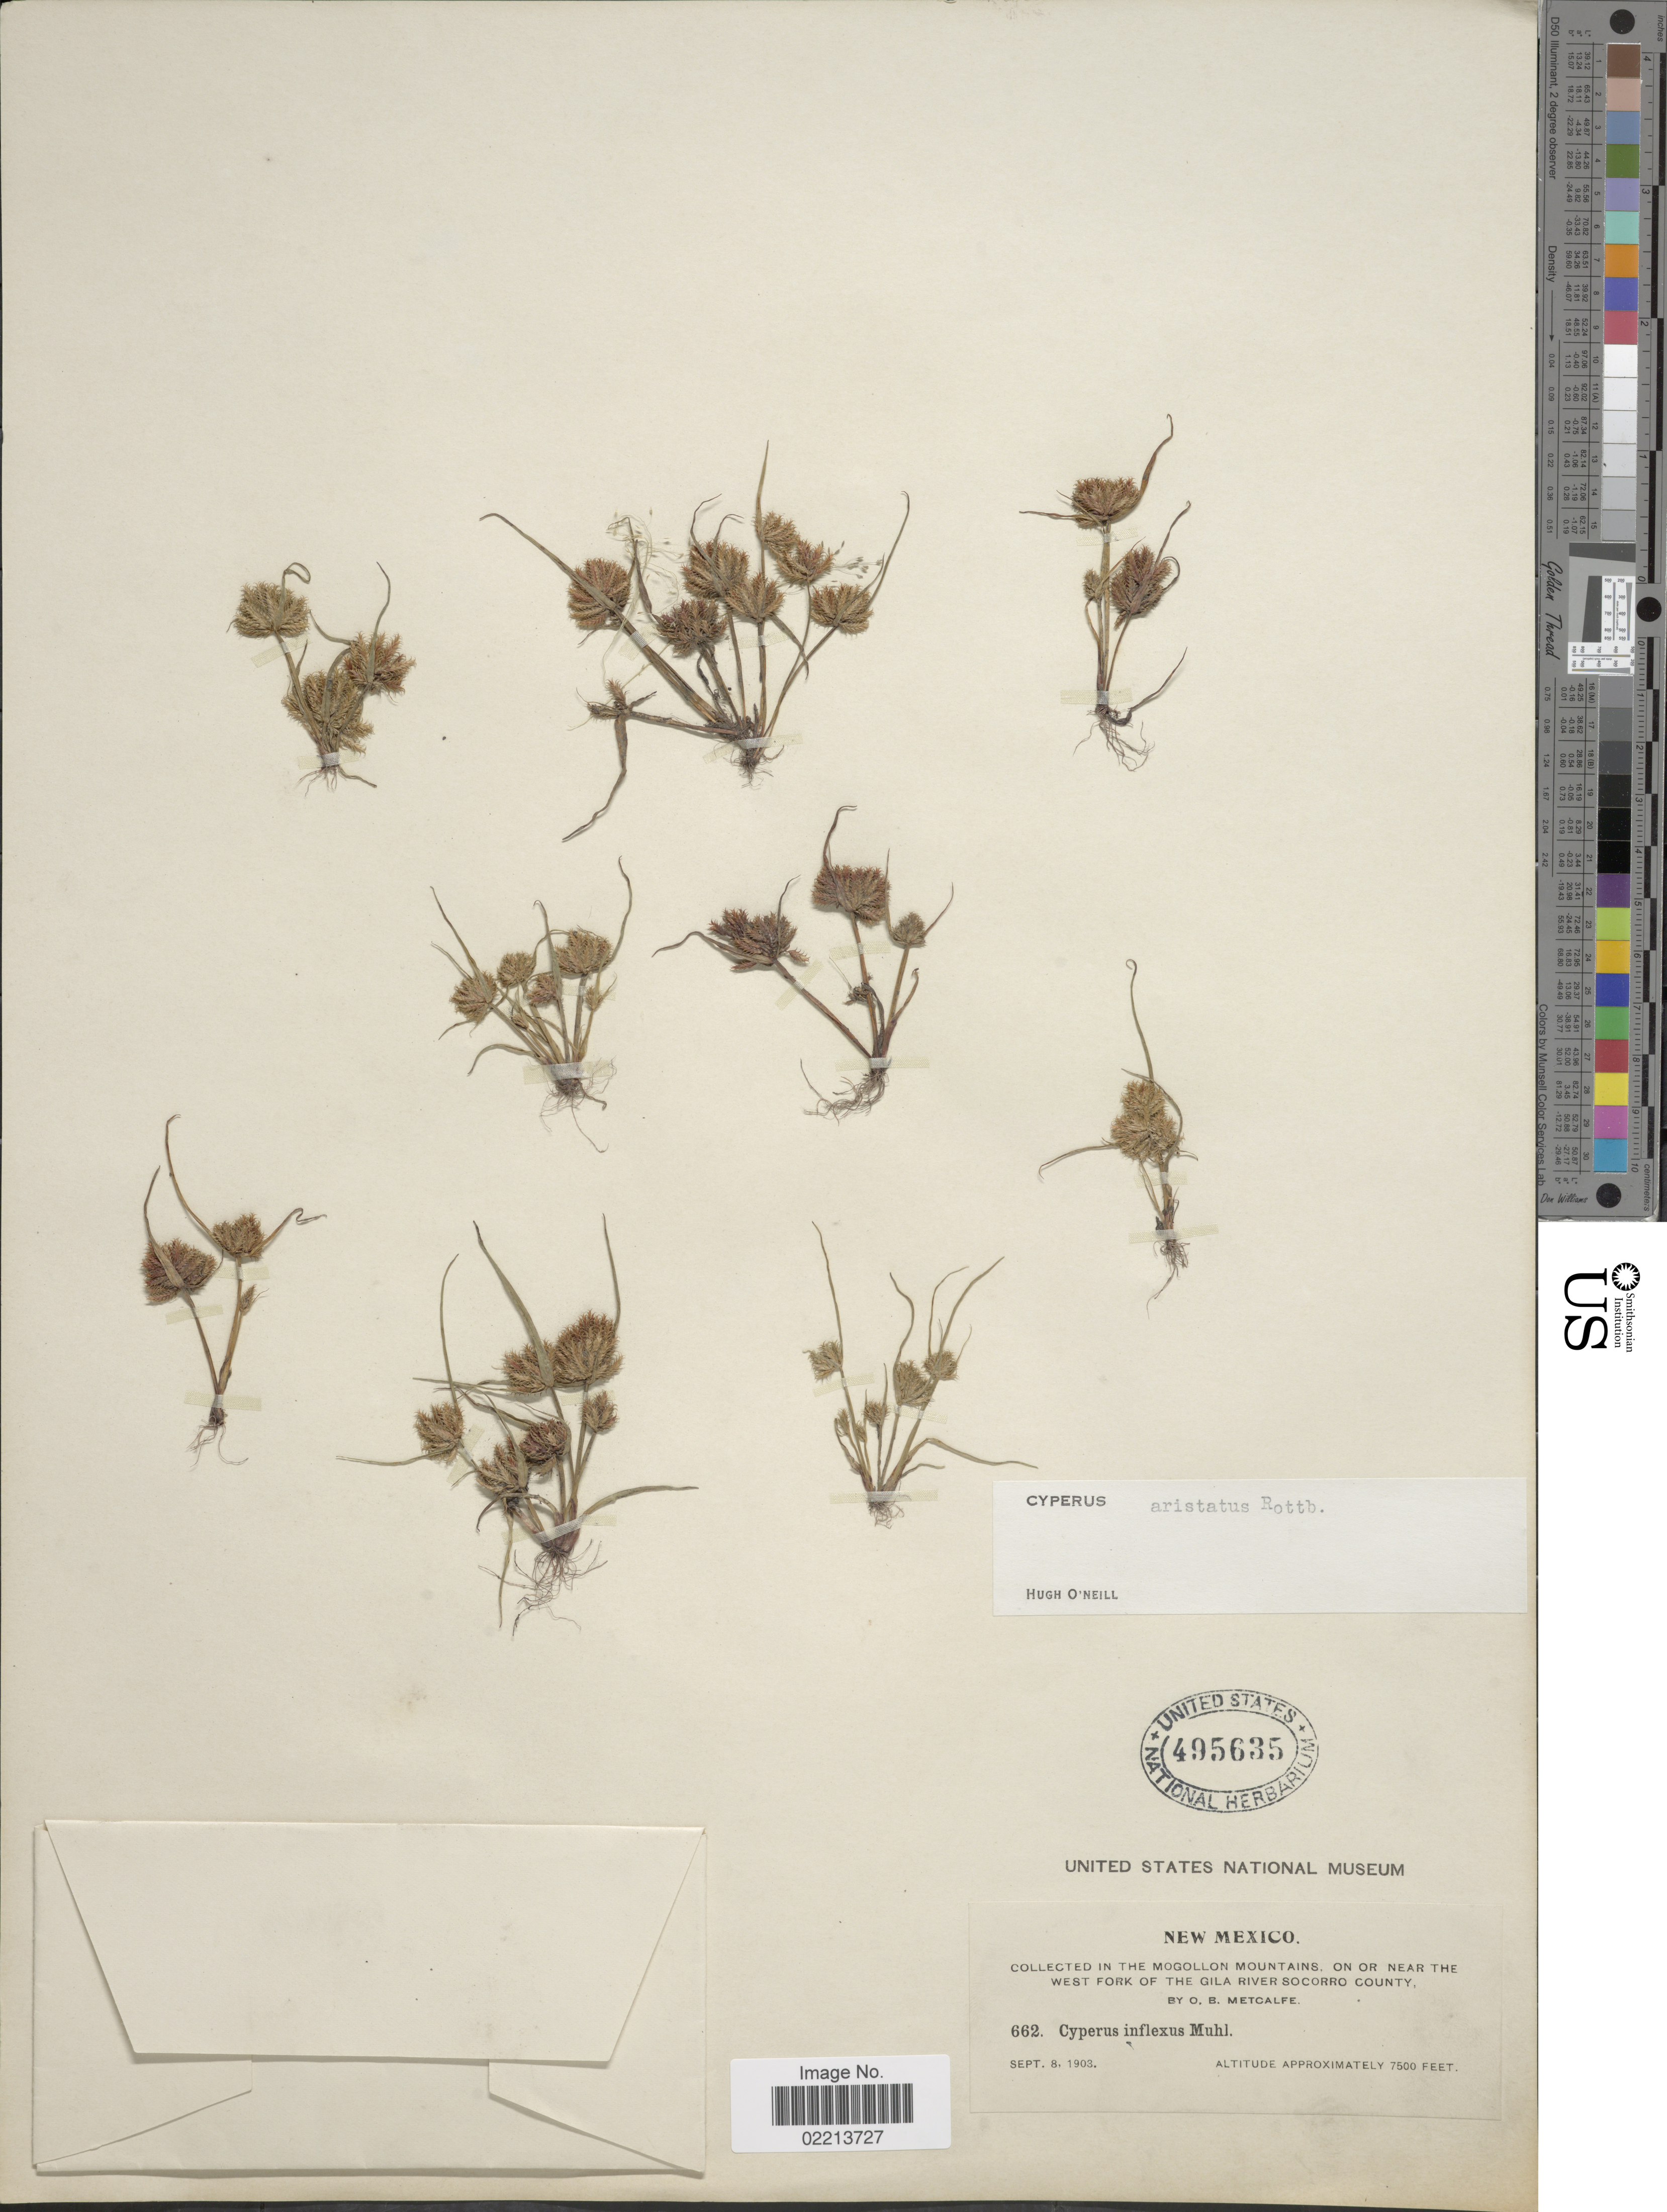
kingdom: Plantae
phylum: Tracheophyta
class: Liliopsida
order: Poales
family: Cyperaceae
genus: Cyperus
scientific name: Cyperus squarrosus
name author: L.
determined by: Strong, Mark T., (BOT), Smithsonian Institution - National Museum of Natural History (UNITED STATES)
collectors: O. B. Metcalfe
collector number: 662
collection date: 1903-09-08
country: United States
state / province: New Mexico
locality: In the Mogollon Moutains, on or near the west Fork of the Gila River Socorro County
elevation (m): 2286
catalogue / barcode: US 495635